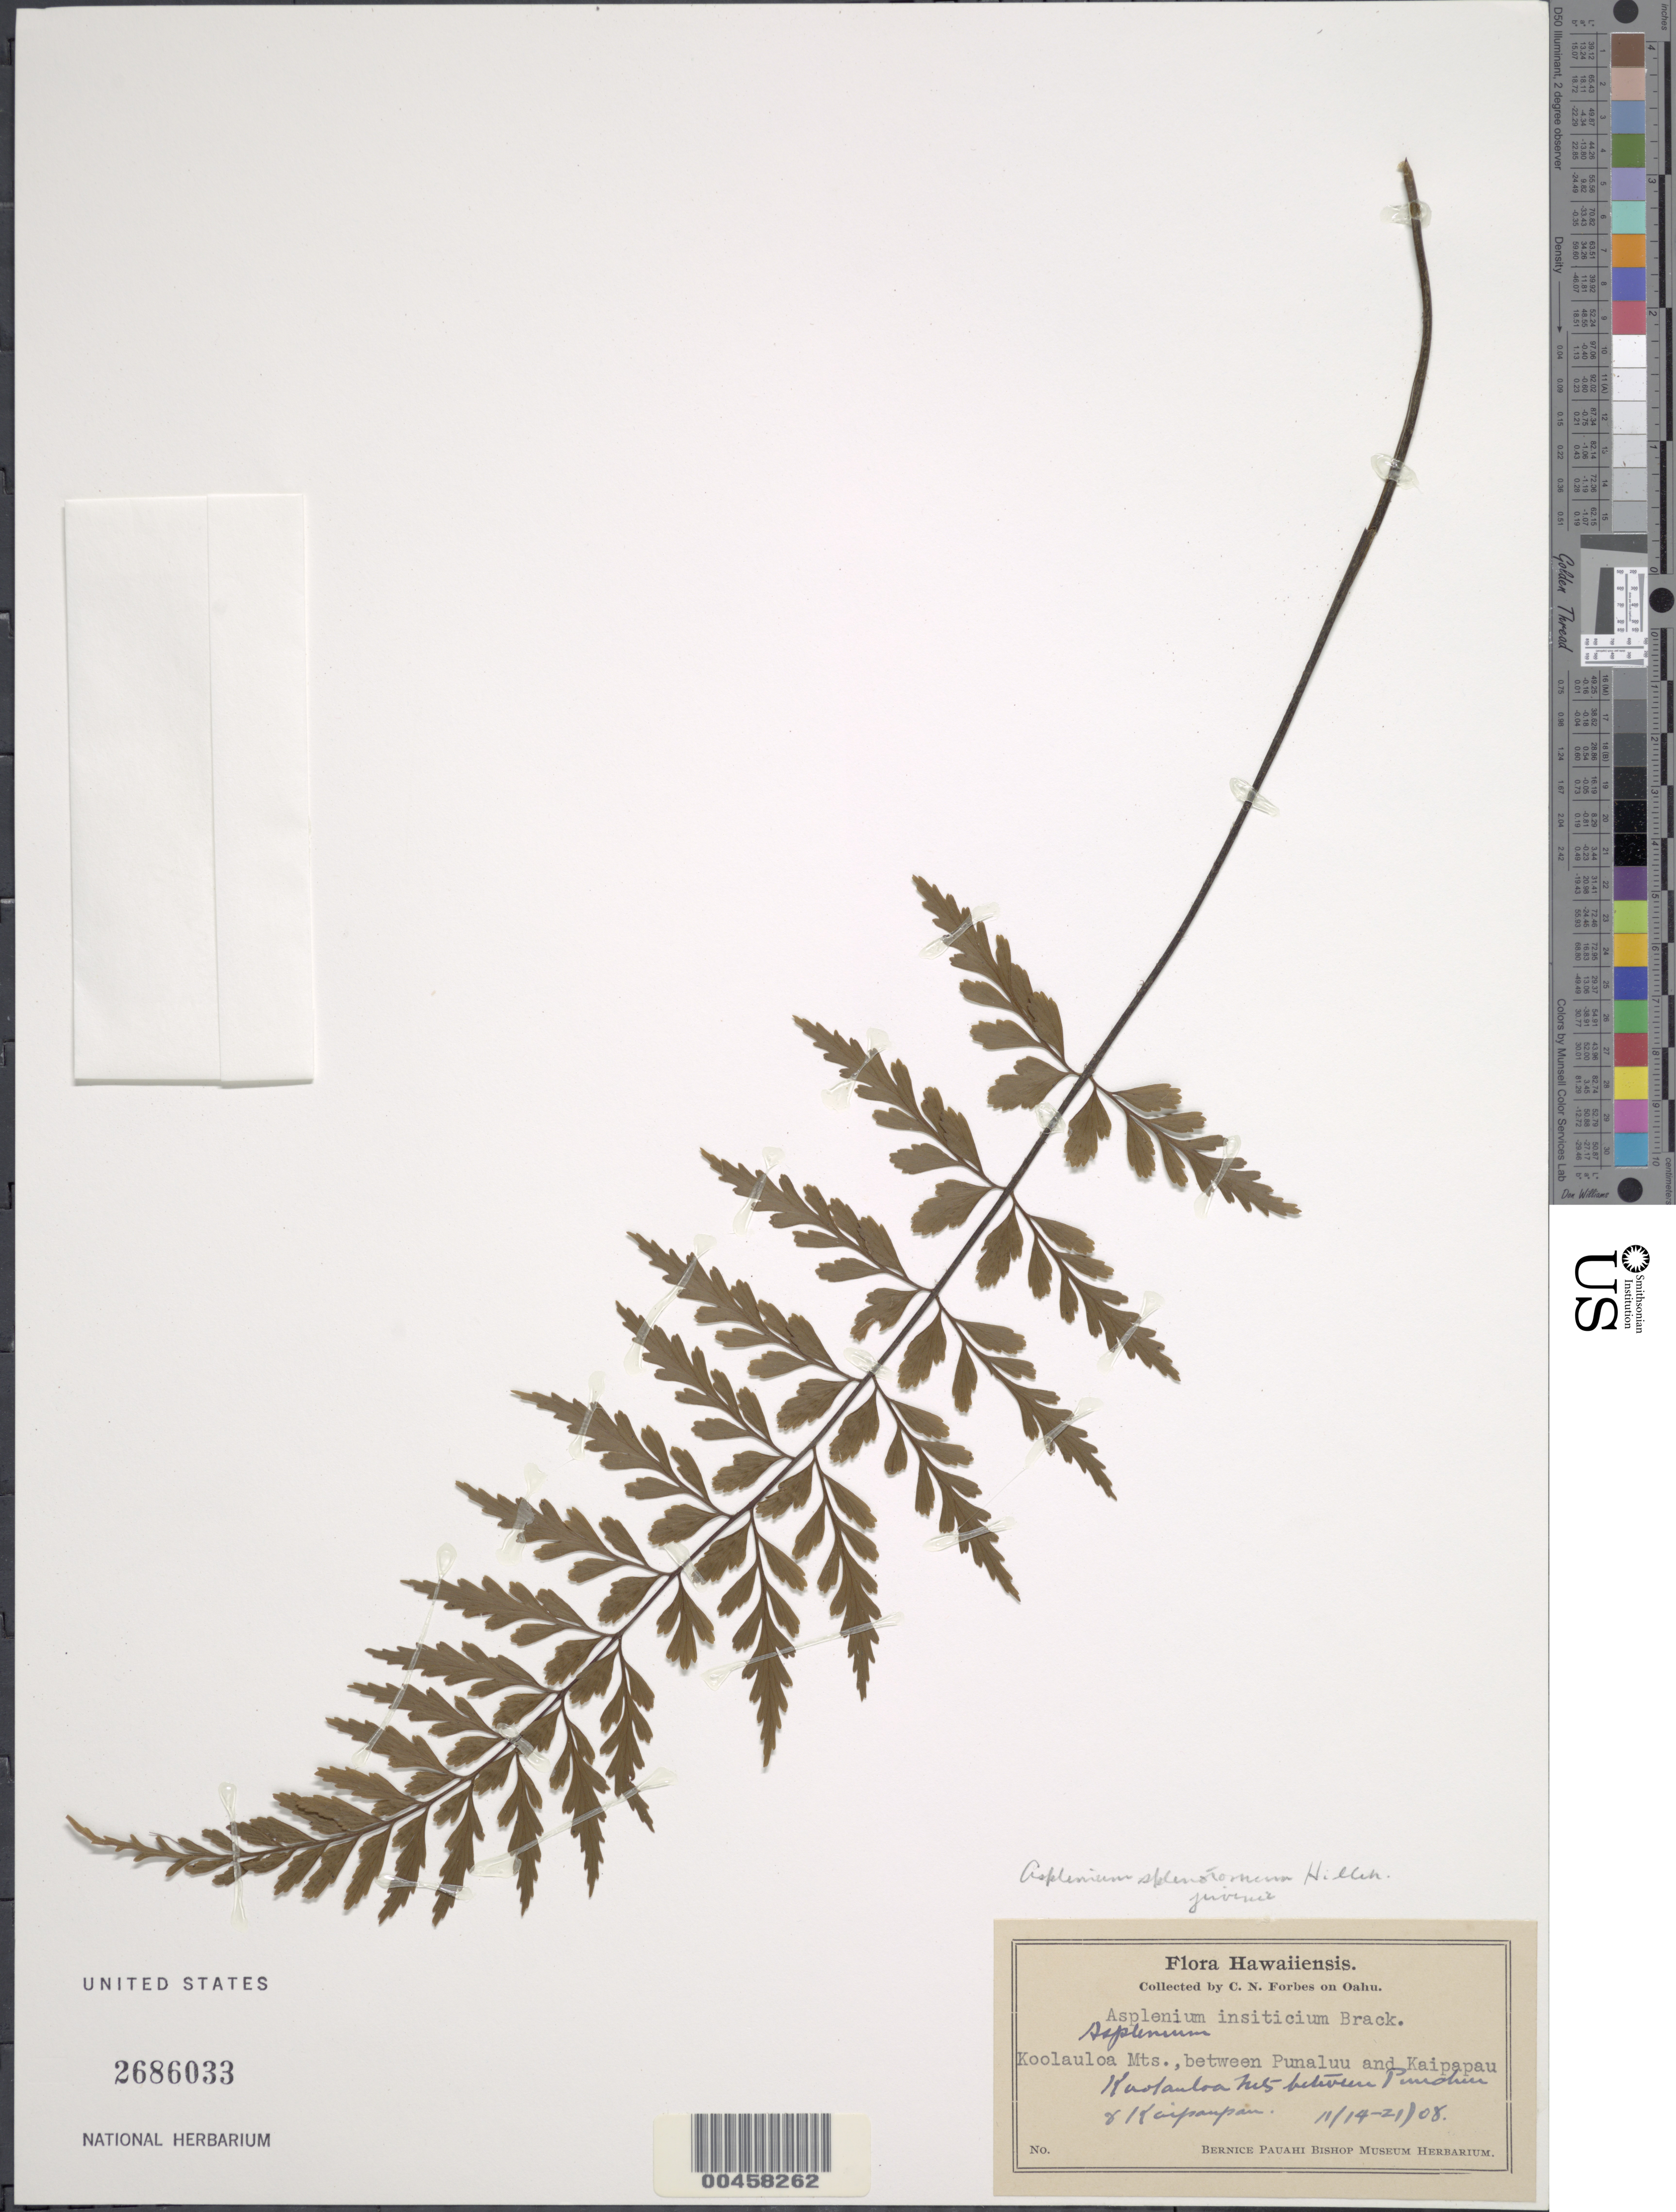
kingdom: Plantae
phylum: Tracheophyta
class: Polypodiopsida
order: Polypodiales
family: Aspleniaceae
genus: Asplenium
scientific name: Asplenium sp.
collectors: C. N. Forbes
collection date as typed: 14 Nov 1908 to 21 Nov 1908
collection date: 1908-11-14/1908-11-21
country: United States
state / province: Hawaii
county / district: Honolulu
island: Oahu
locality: Koolauloa Mts., between Punaluu and Kaipapau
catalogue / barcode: US 2686033